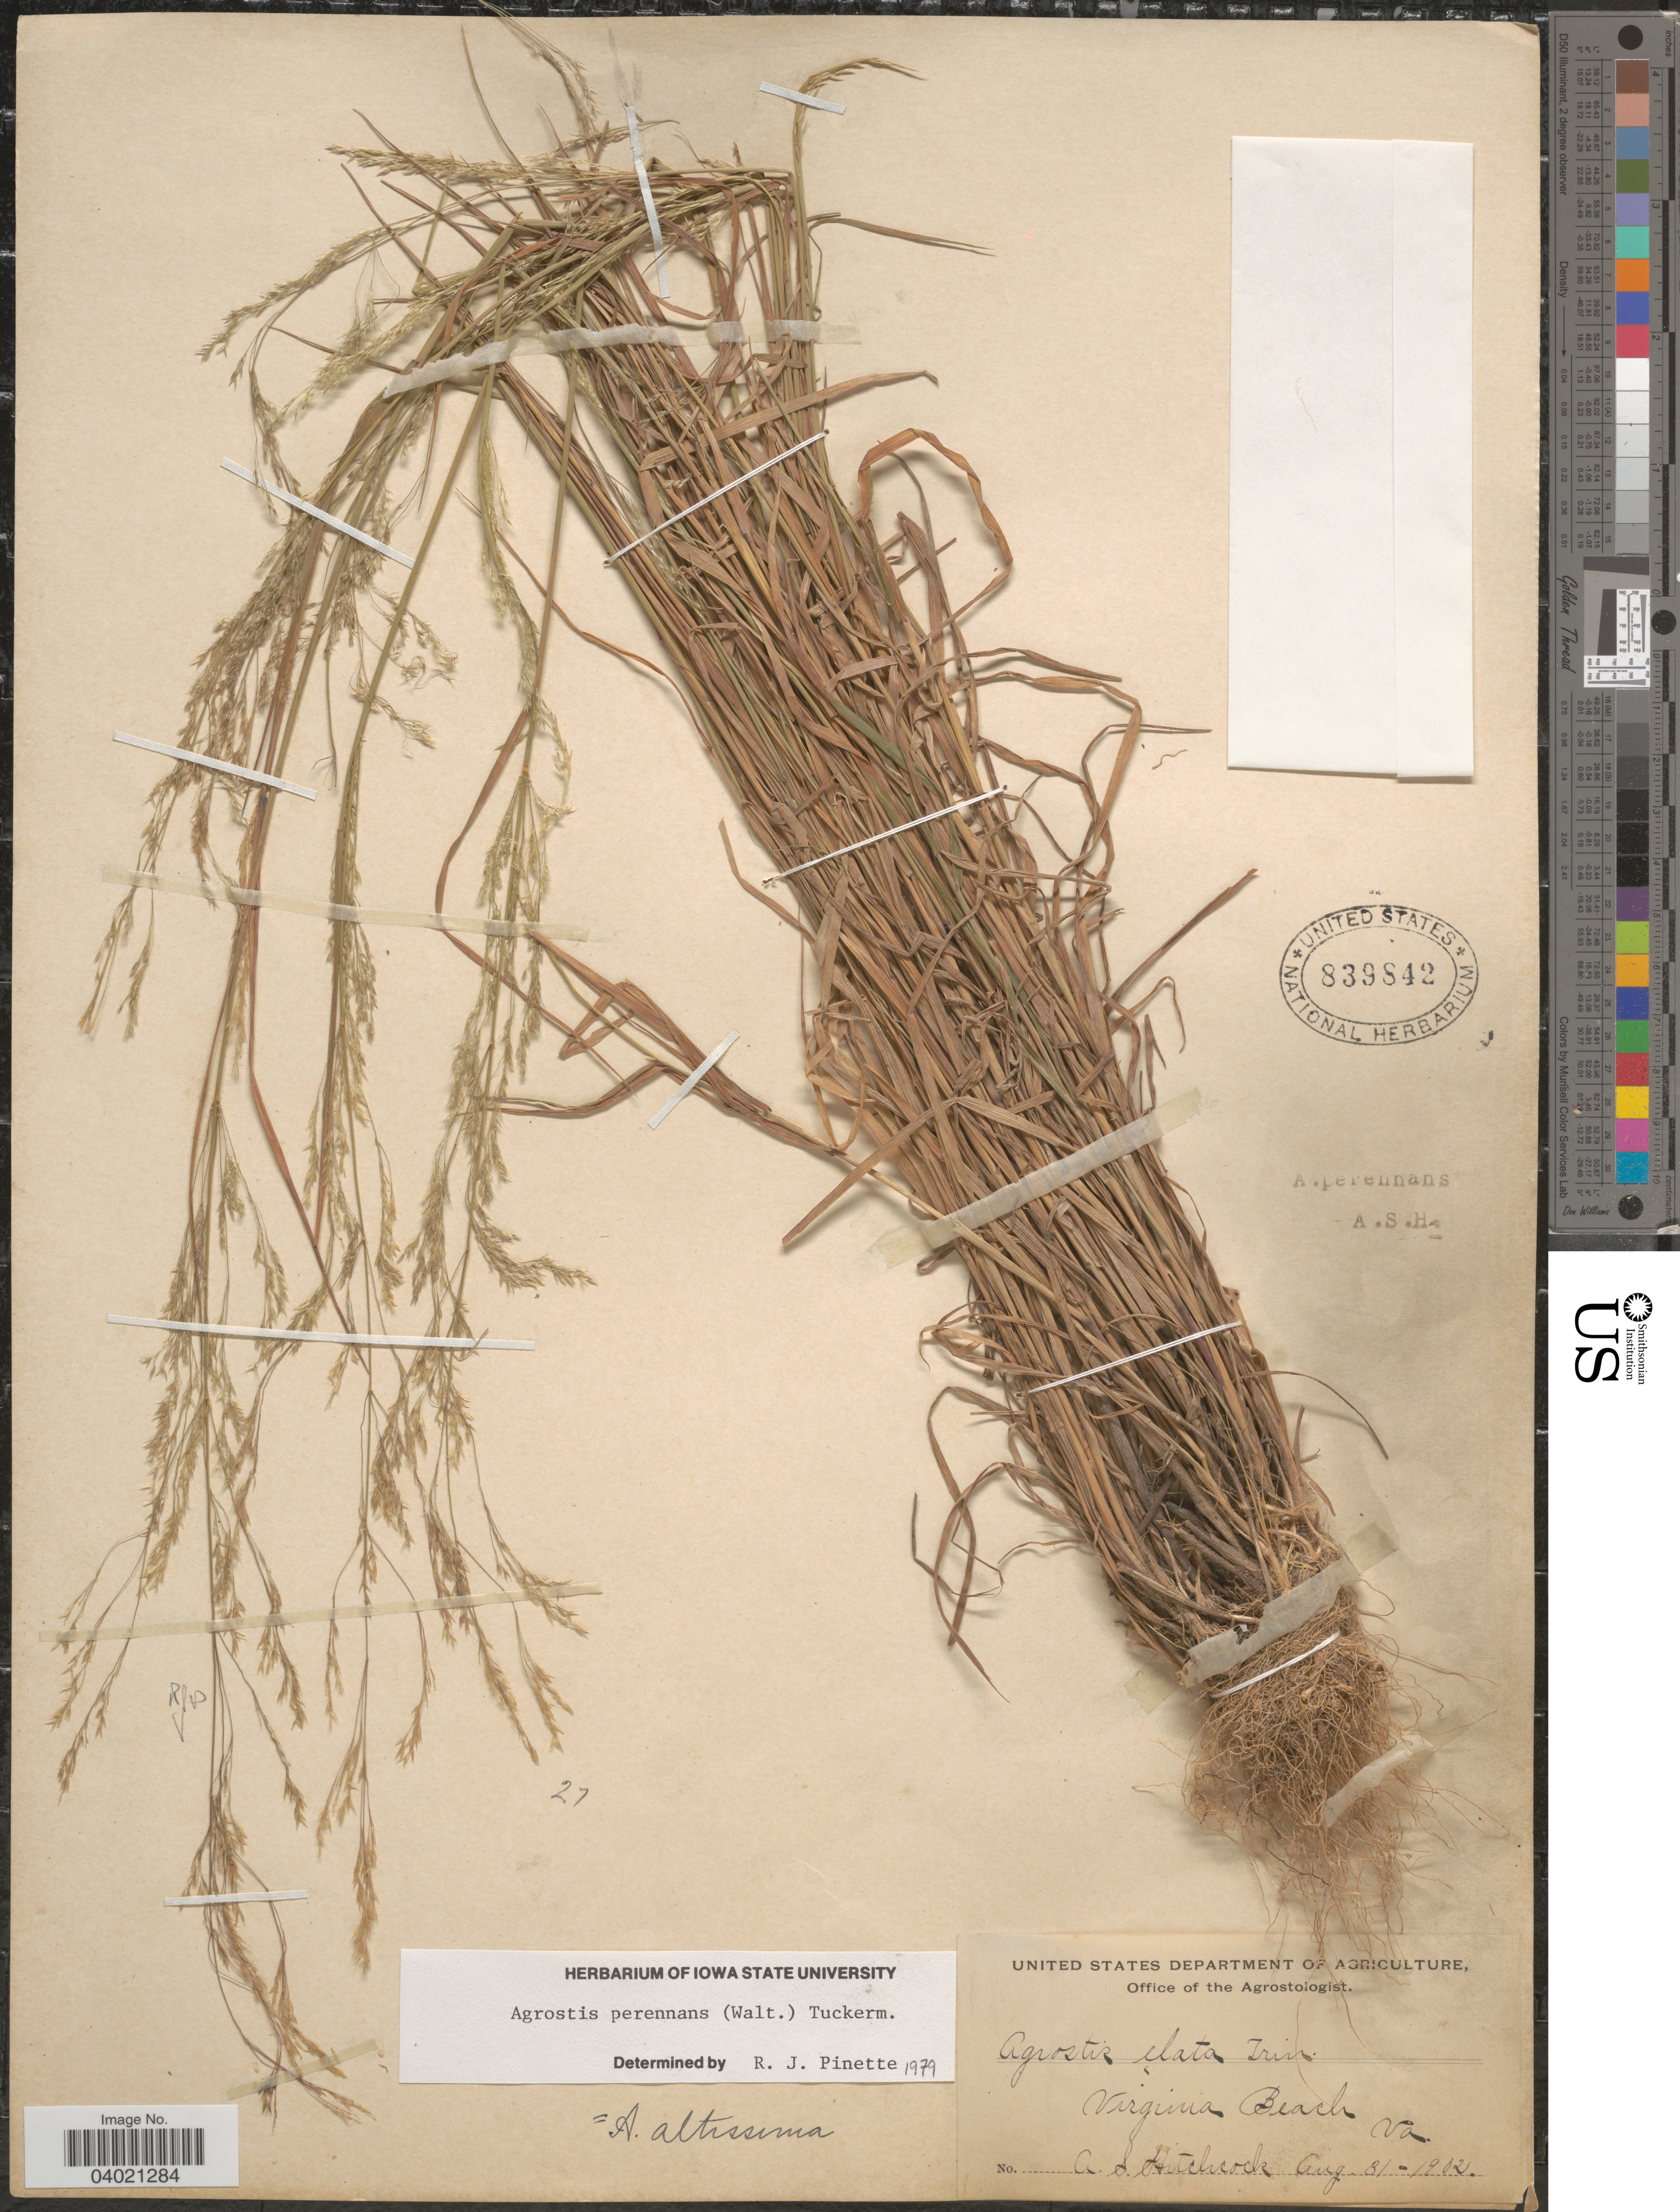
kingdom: Plantae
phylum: Tracheophyta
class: Liliopsida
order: Poales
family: Poaceae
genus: Agrostis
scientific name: Agrostis perennans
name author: (Walter) Tuck.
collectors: A. S. Hitchcock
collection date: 1902-08-31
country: United States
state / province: Virginia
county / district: City of Virginia Beach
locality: Virginia Beach.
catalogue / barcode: US 839842